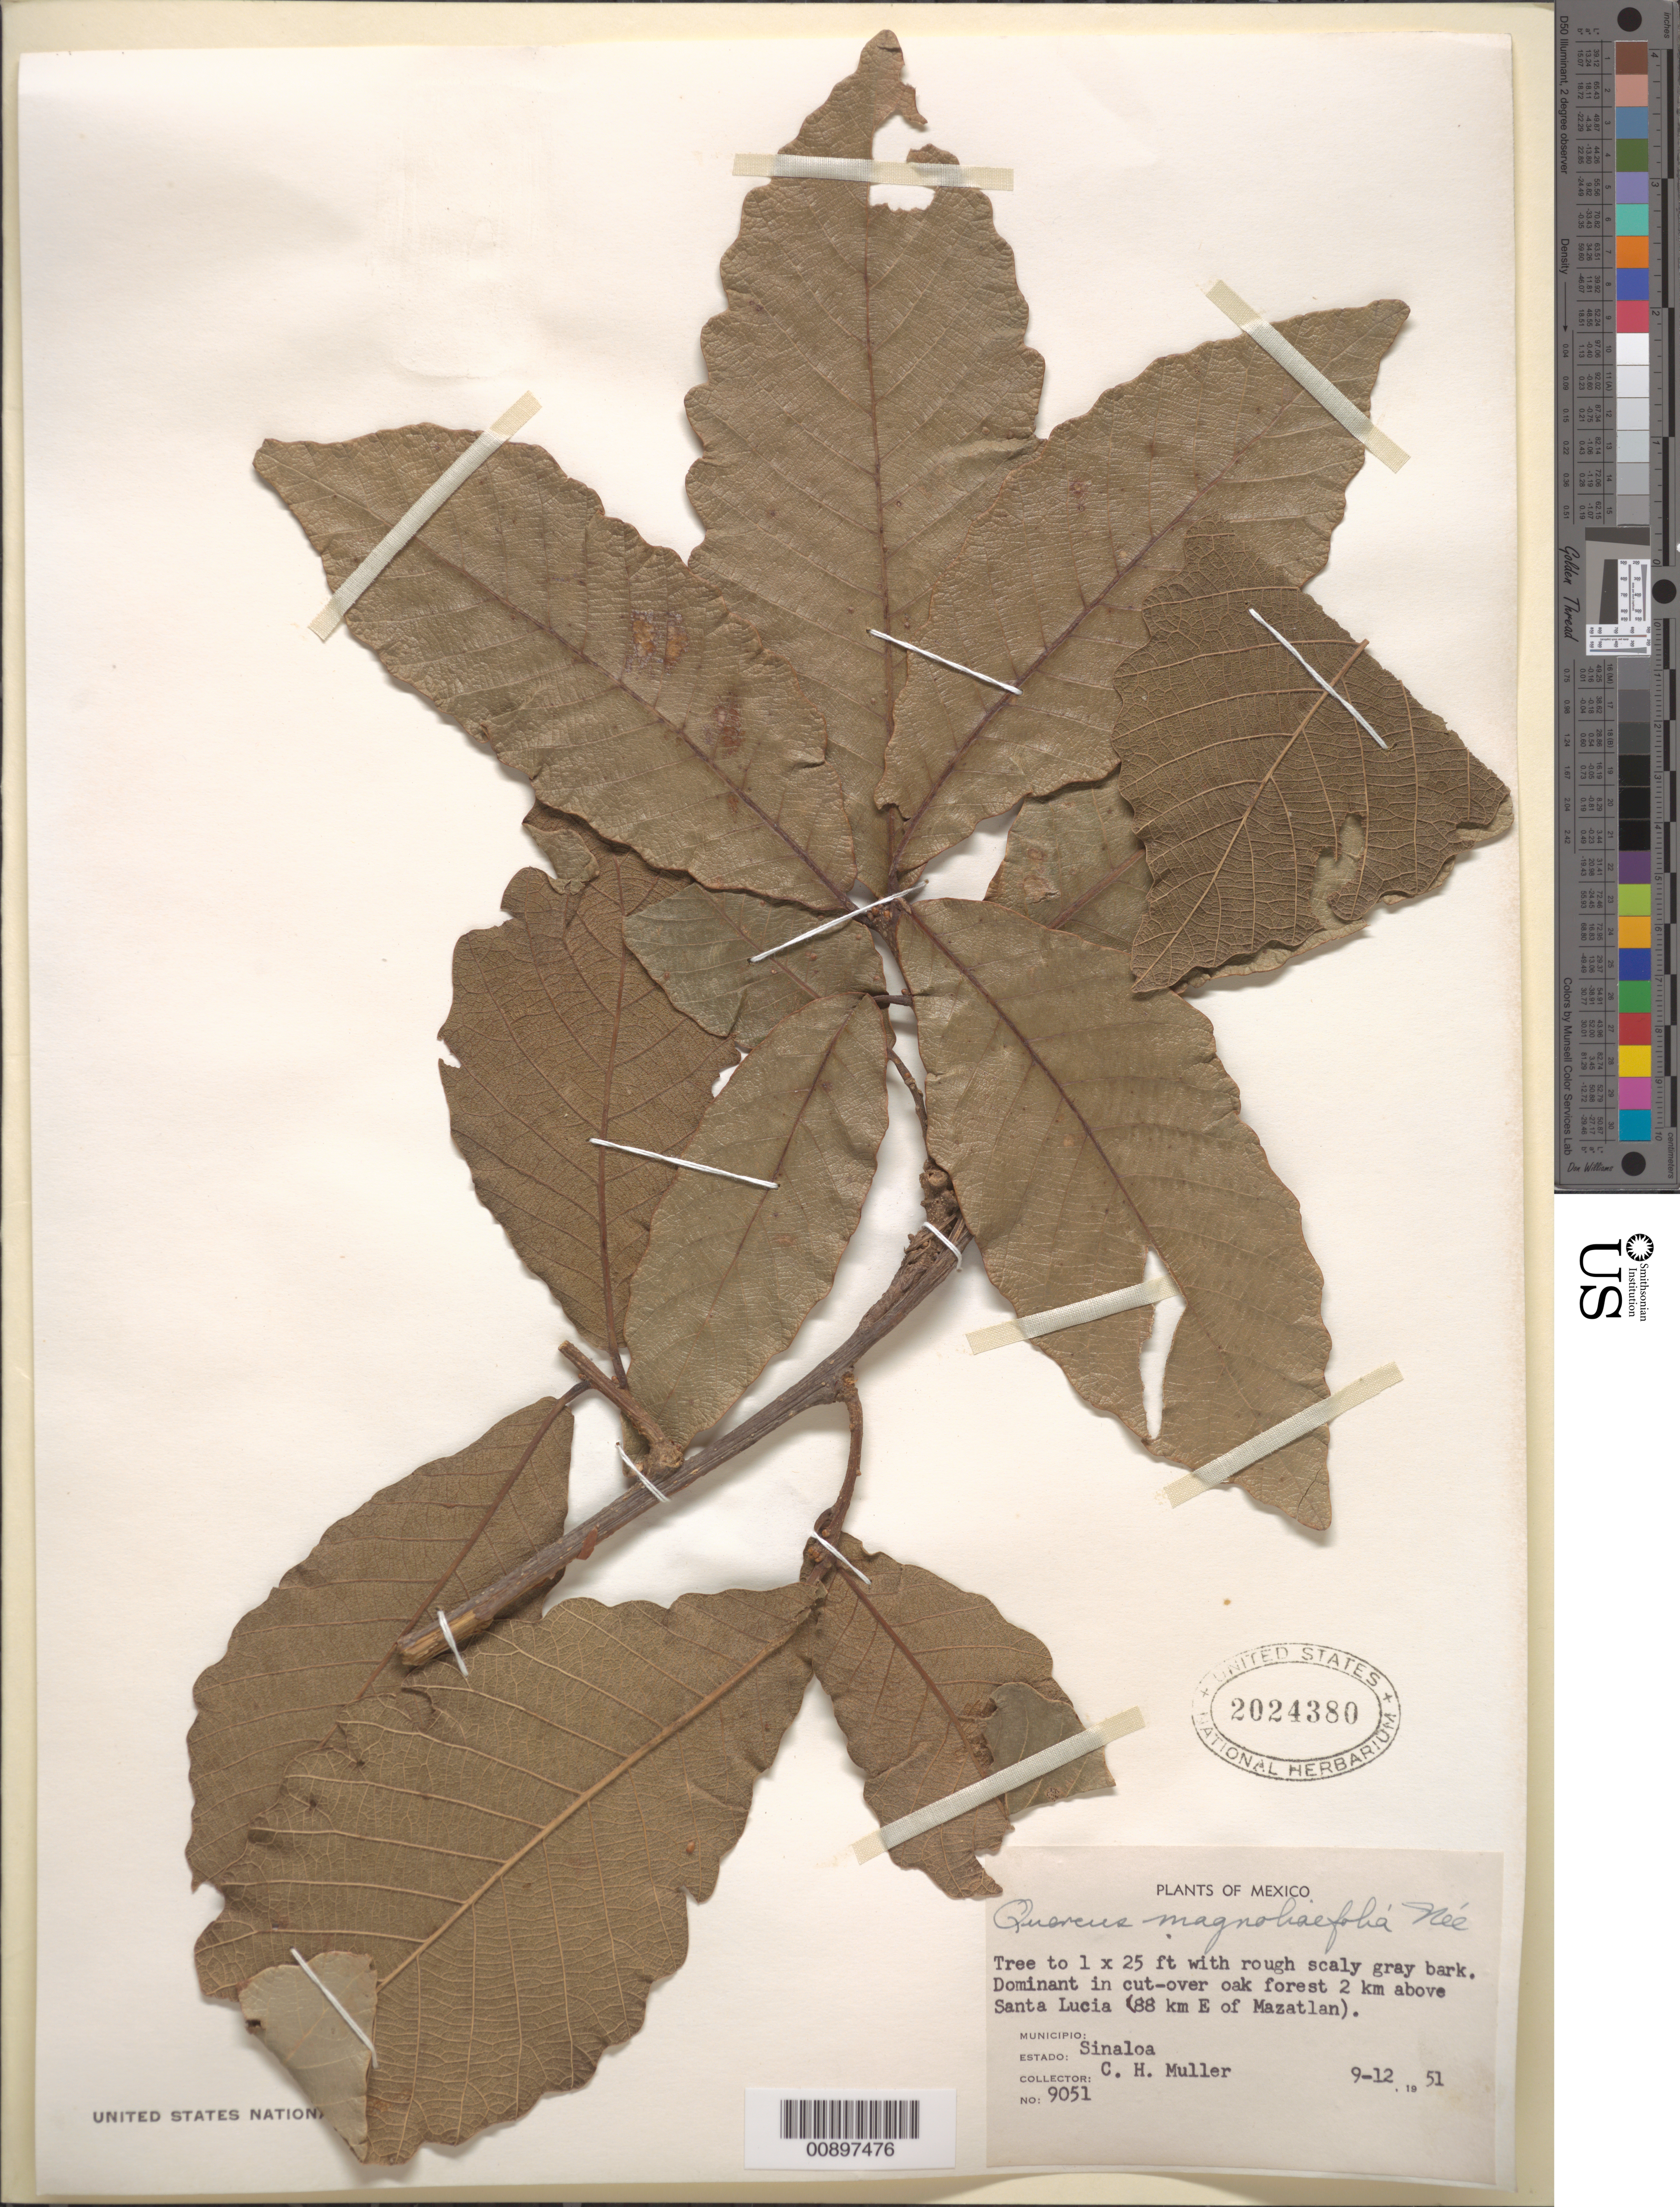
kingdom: Plantae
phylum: Tracheophyta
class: Magnoliopsida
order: Fagales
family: Fagaceae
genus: Quercus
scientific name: Quercus magnoliifolia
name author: Née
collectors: C. H. Muller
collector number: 9051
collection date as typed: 12 Sep 1951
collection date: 1951-09-12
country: Mexico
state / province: Sinaloa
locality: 2 km above Santa Lucia(88 km E of Mazatlan).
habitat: Dominant in cut-over oak forest.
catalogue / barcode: US 2024380